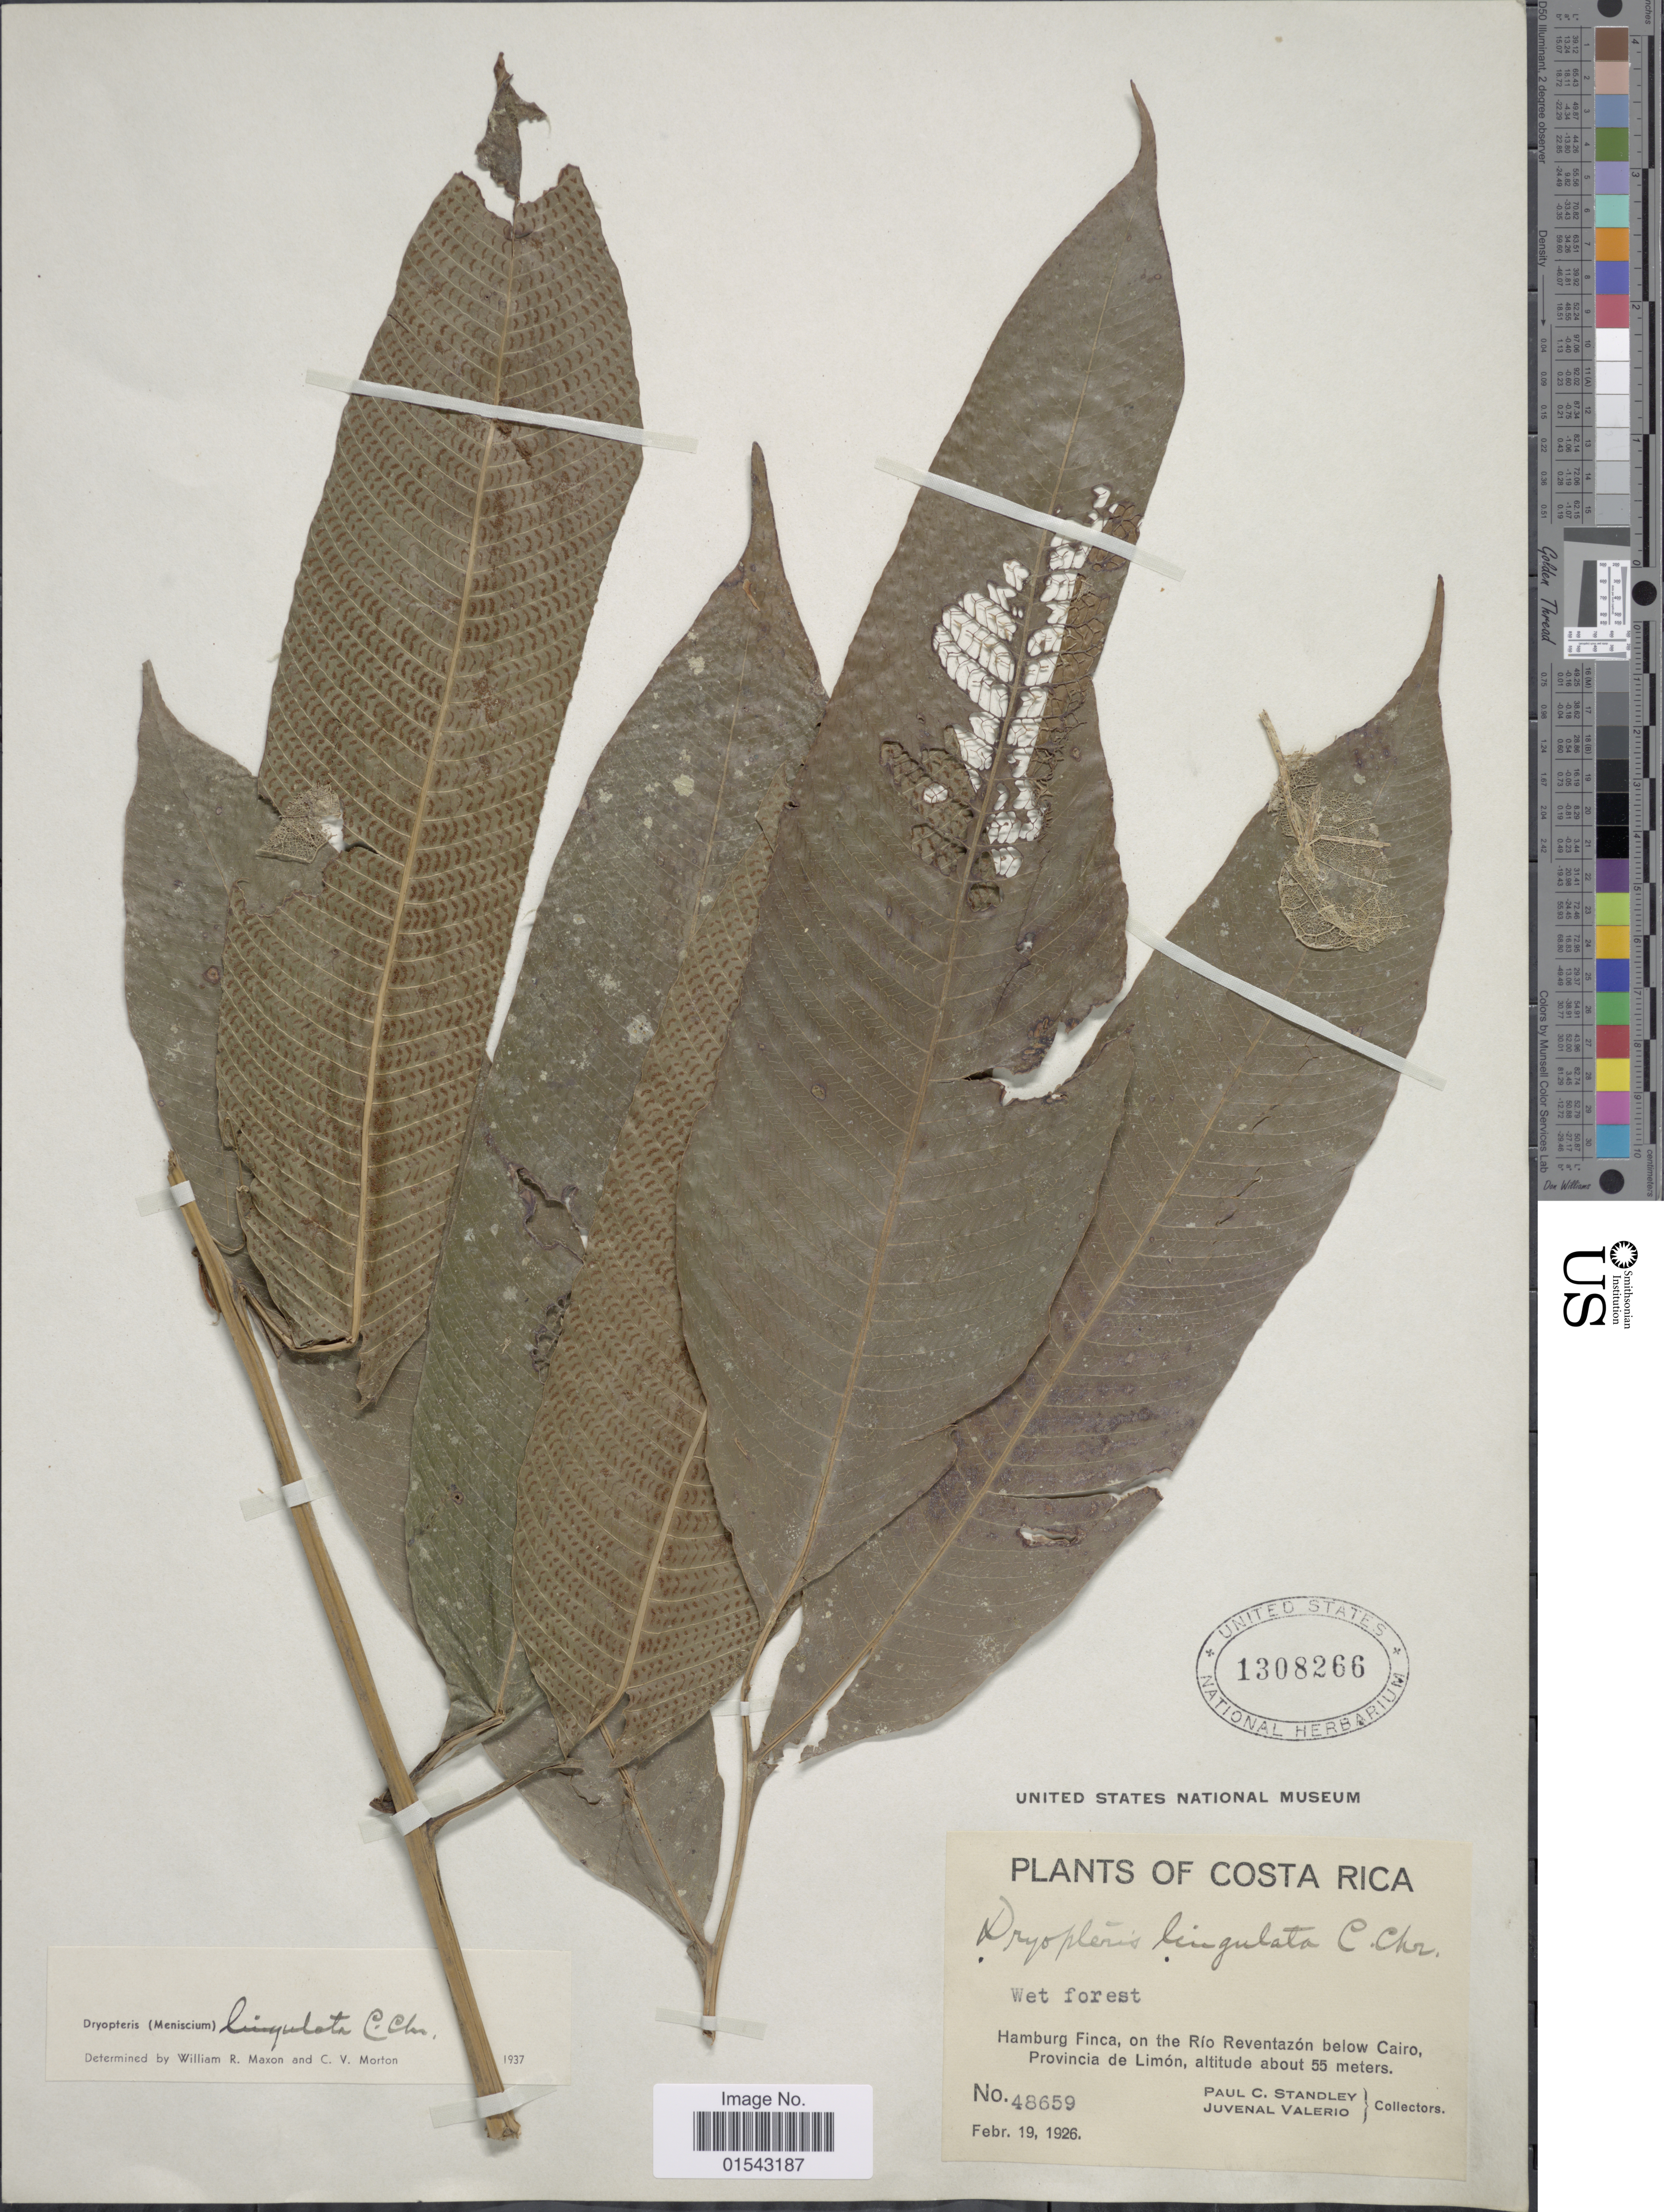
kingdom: Plantae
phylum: Tracheophyta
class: Polypodiopsida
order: Polypodiales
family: Thelypteridaceae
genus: Meniscium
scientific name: Meniscium lingulatum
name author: (C. Chr.) Pic. Serm.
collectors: P. C. Standley & J. Valerio R.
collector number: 48659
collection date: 1926-02-19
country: Costa Rica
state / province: Limón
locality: Costa Rica, Hamburg Finca, on the Rio Reventazon below Cairo, Provincia de Limon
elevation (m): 55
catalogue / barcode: US 1308266